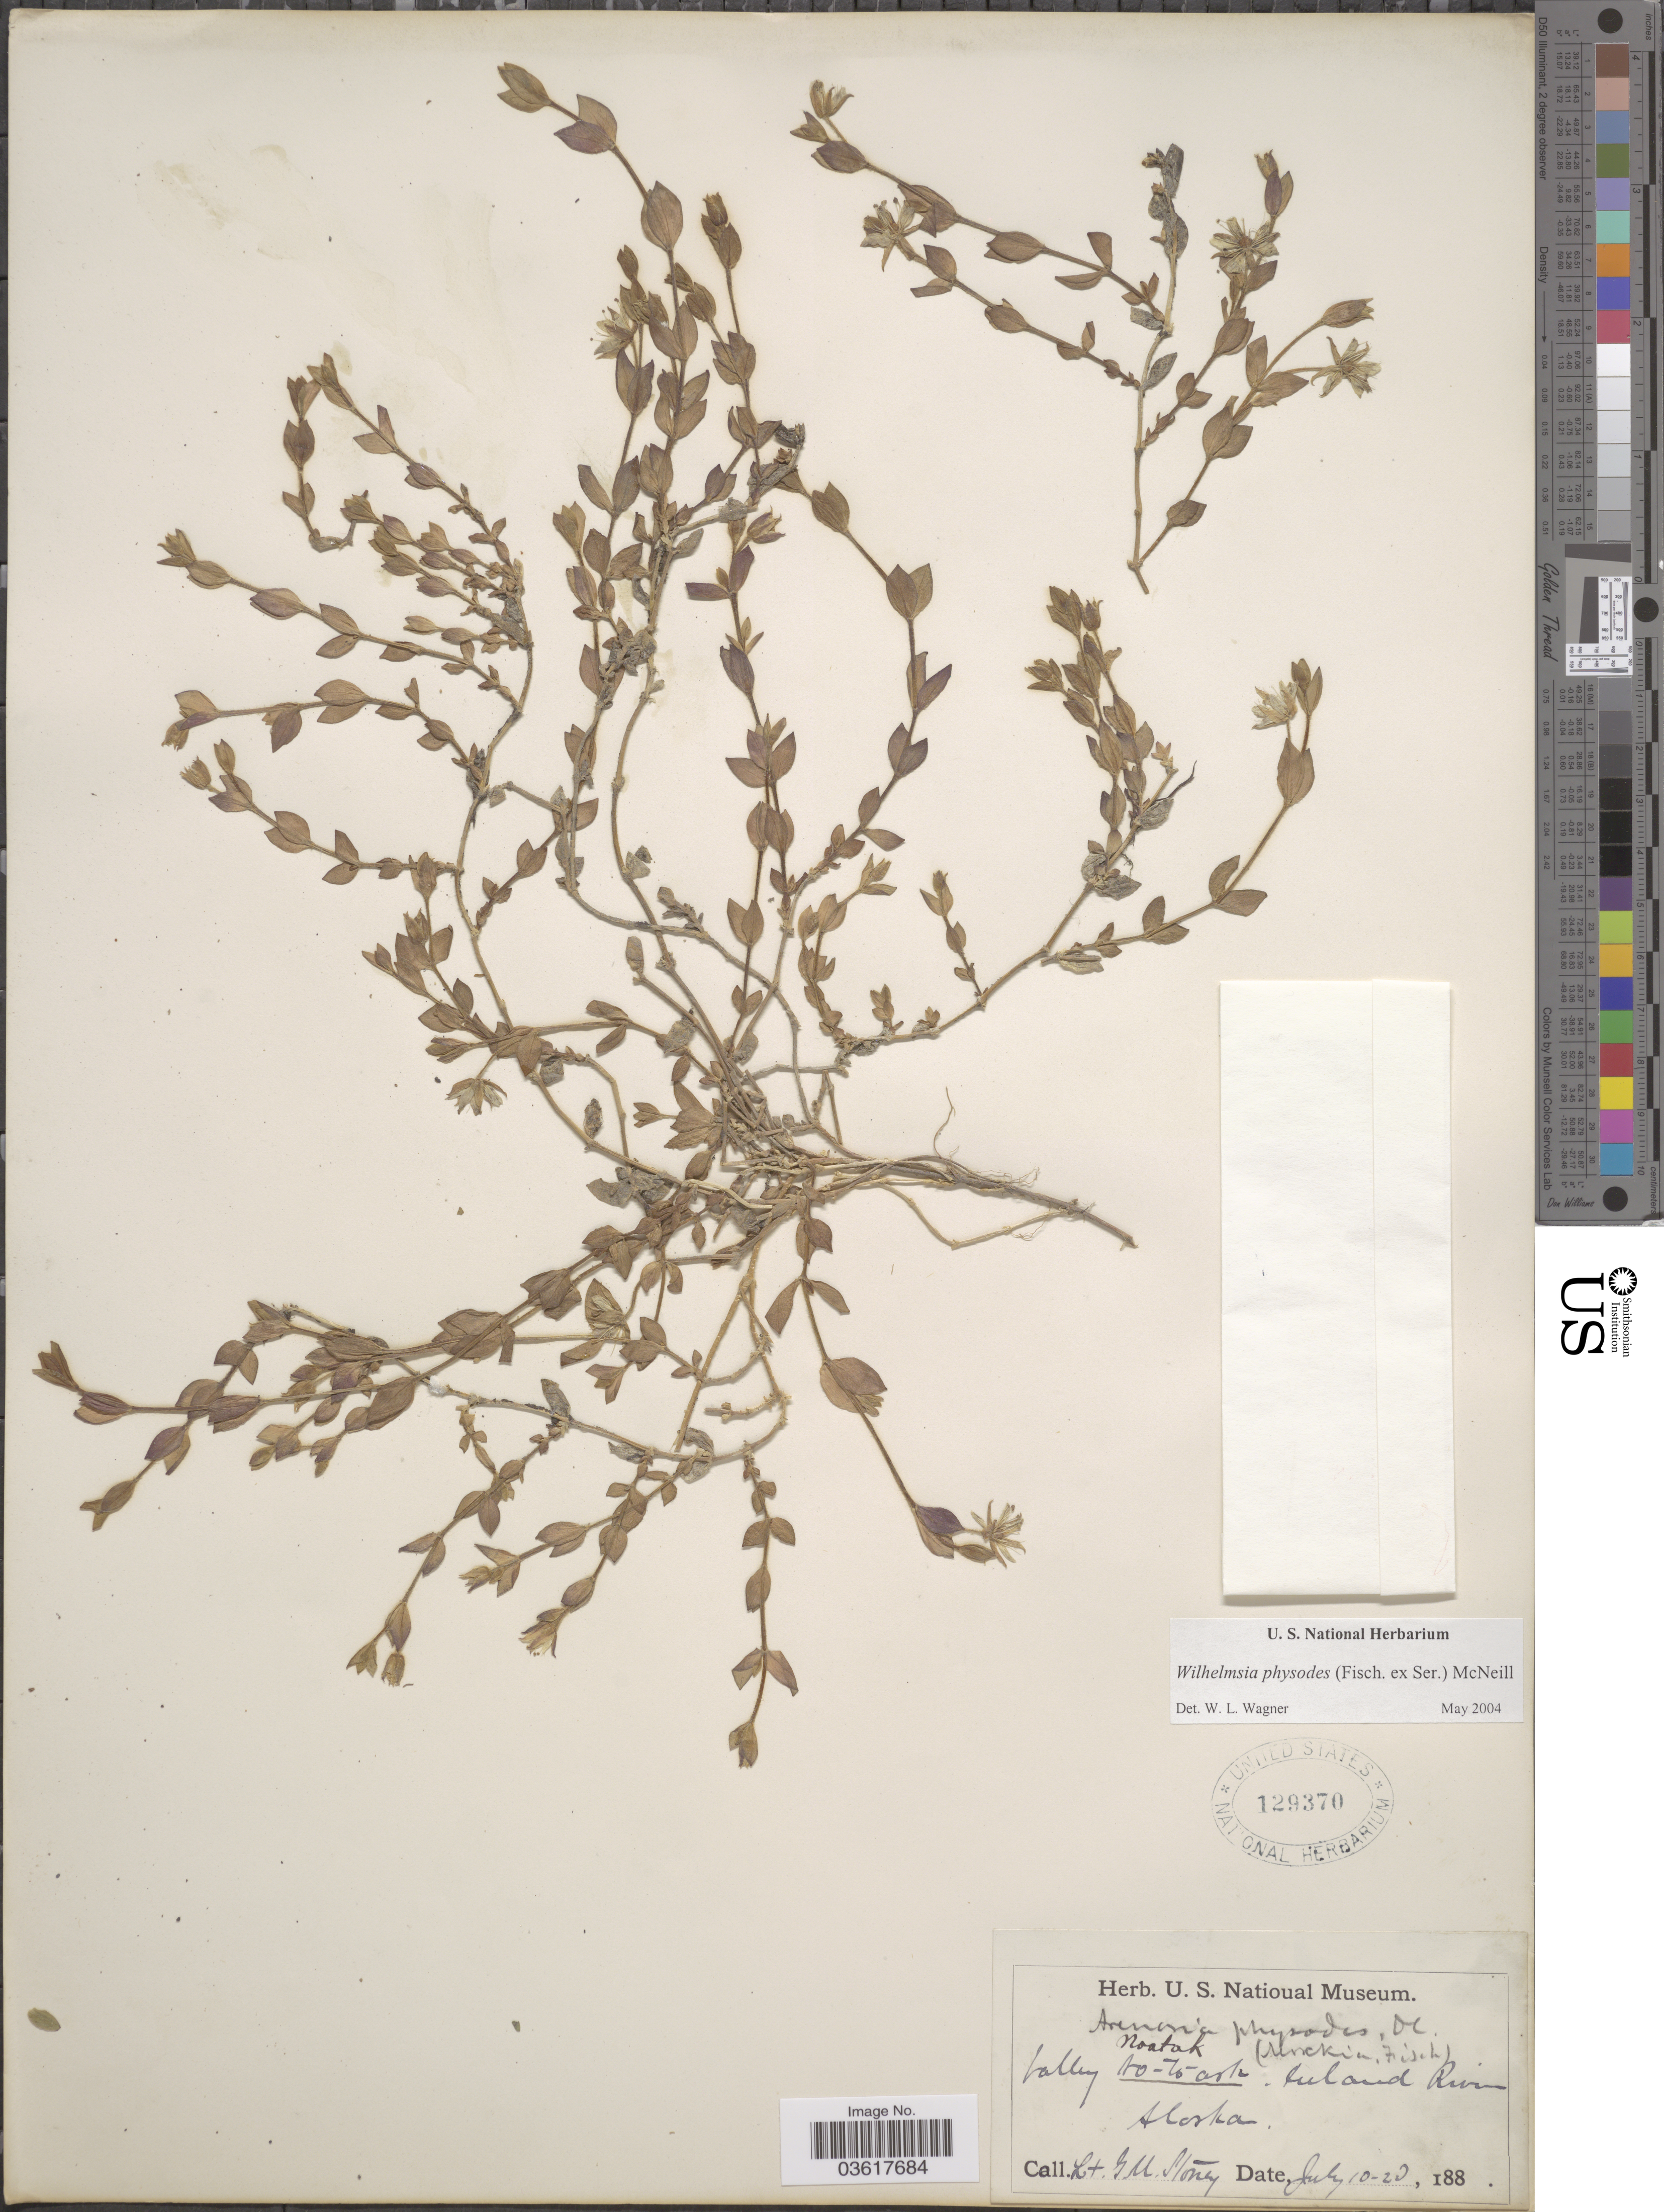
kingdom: Plantae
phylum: Tracheophyta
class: Magnoliopsida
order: Caryophyllales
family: Caryophyllaceae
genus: Wilhelmsia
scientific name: Wilhelmsia sp.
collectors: G. Stoney & G. Stoney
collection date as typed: July 10-20, 188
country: United States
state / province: Alaska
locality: Valley Notoark. Inland River.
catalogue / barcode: US 129370